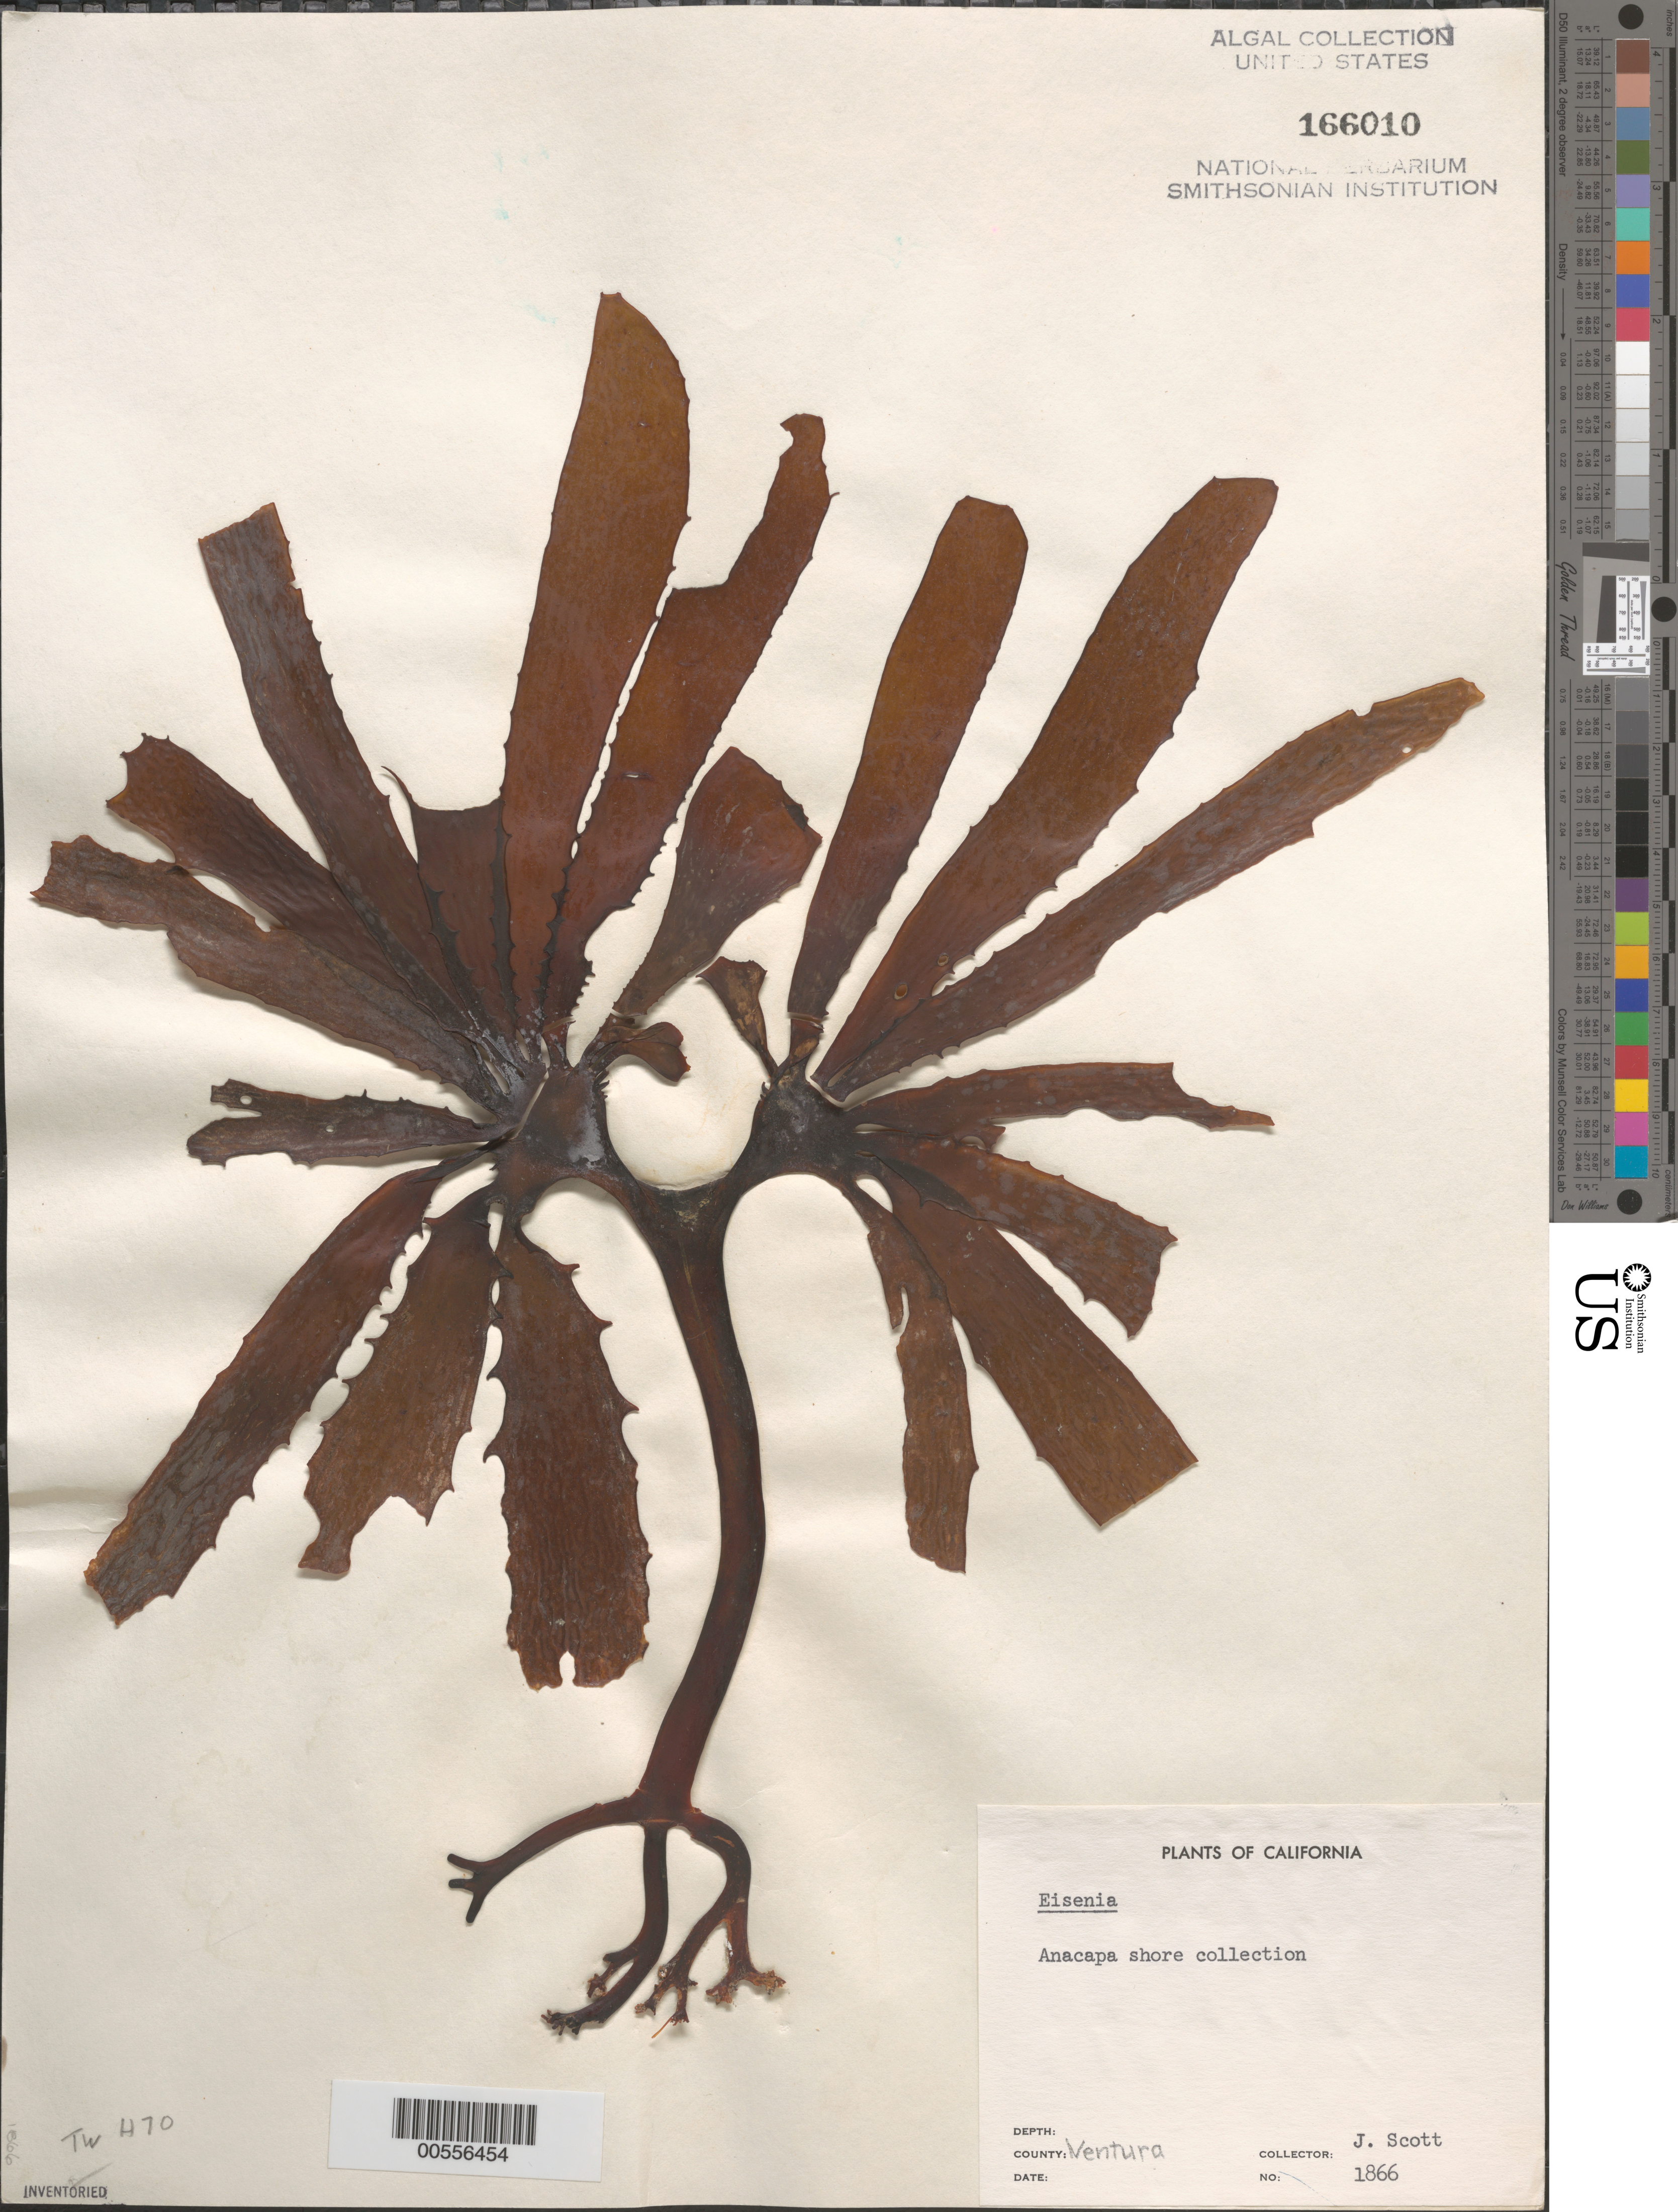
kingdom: Chromista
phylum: Ochrophyta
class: Phaeophyceae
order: Laminariales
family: Lessoniaceae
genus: Eisenia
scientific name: Eisenia sp.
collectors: J. Scott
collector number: Neushul 1866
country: United States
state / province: California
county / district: Ventura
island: Anacapa Island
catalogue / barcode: US 166010